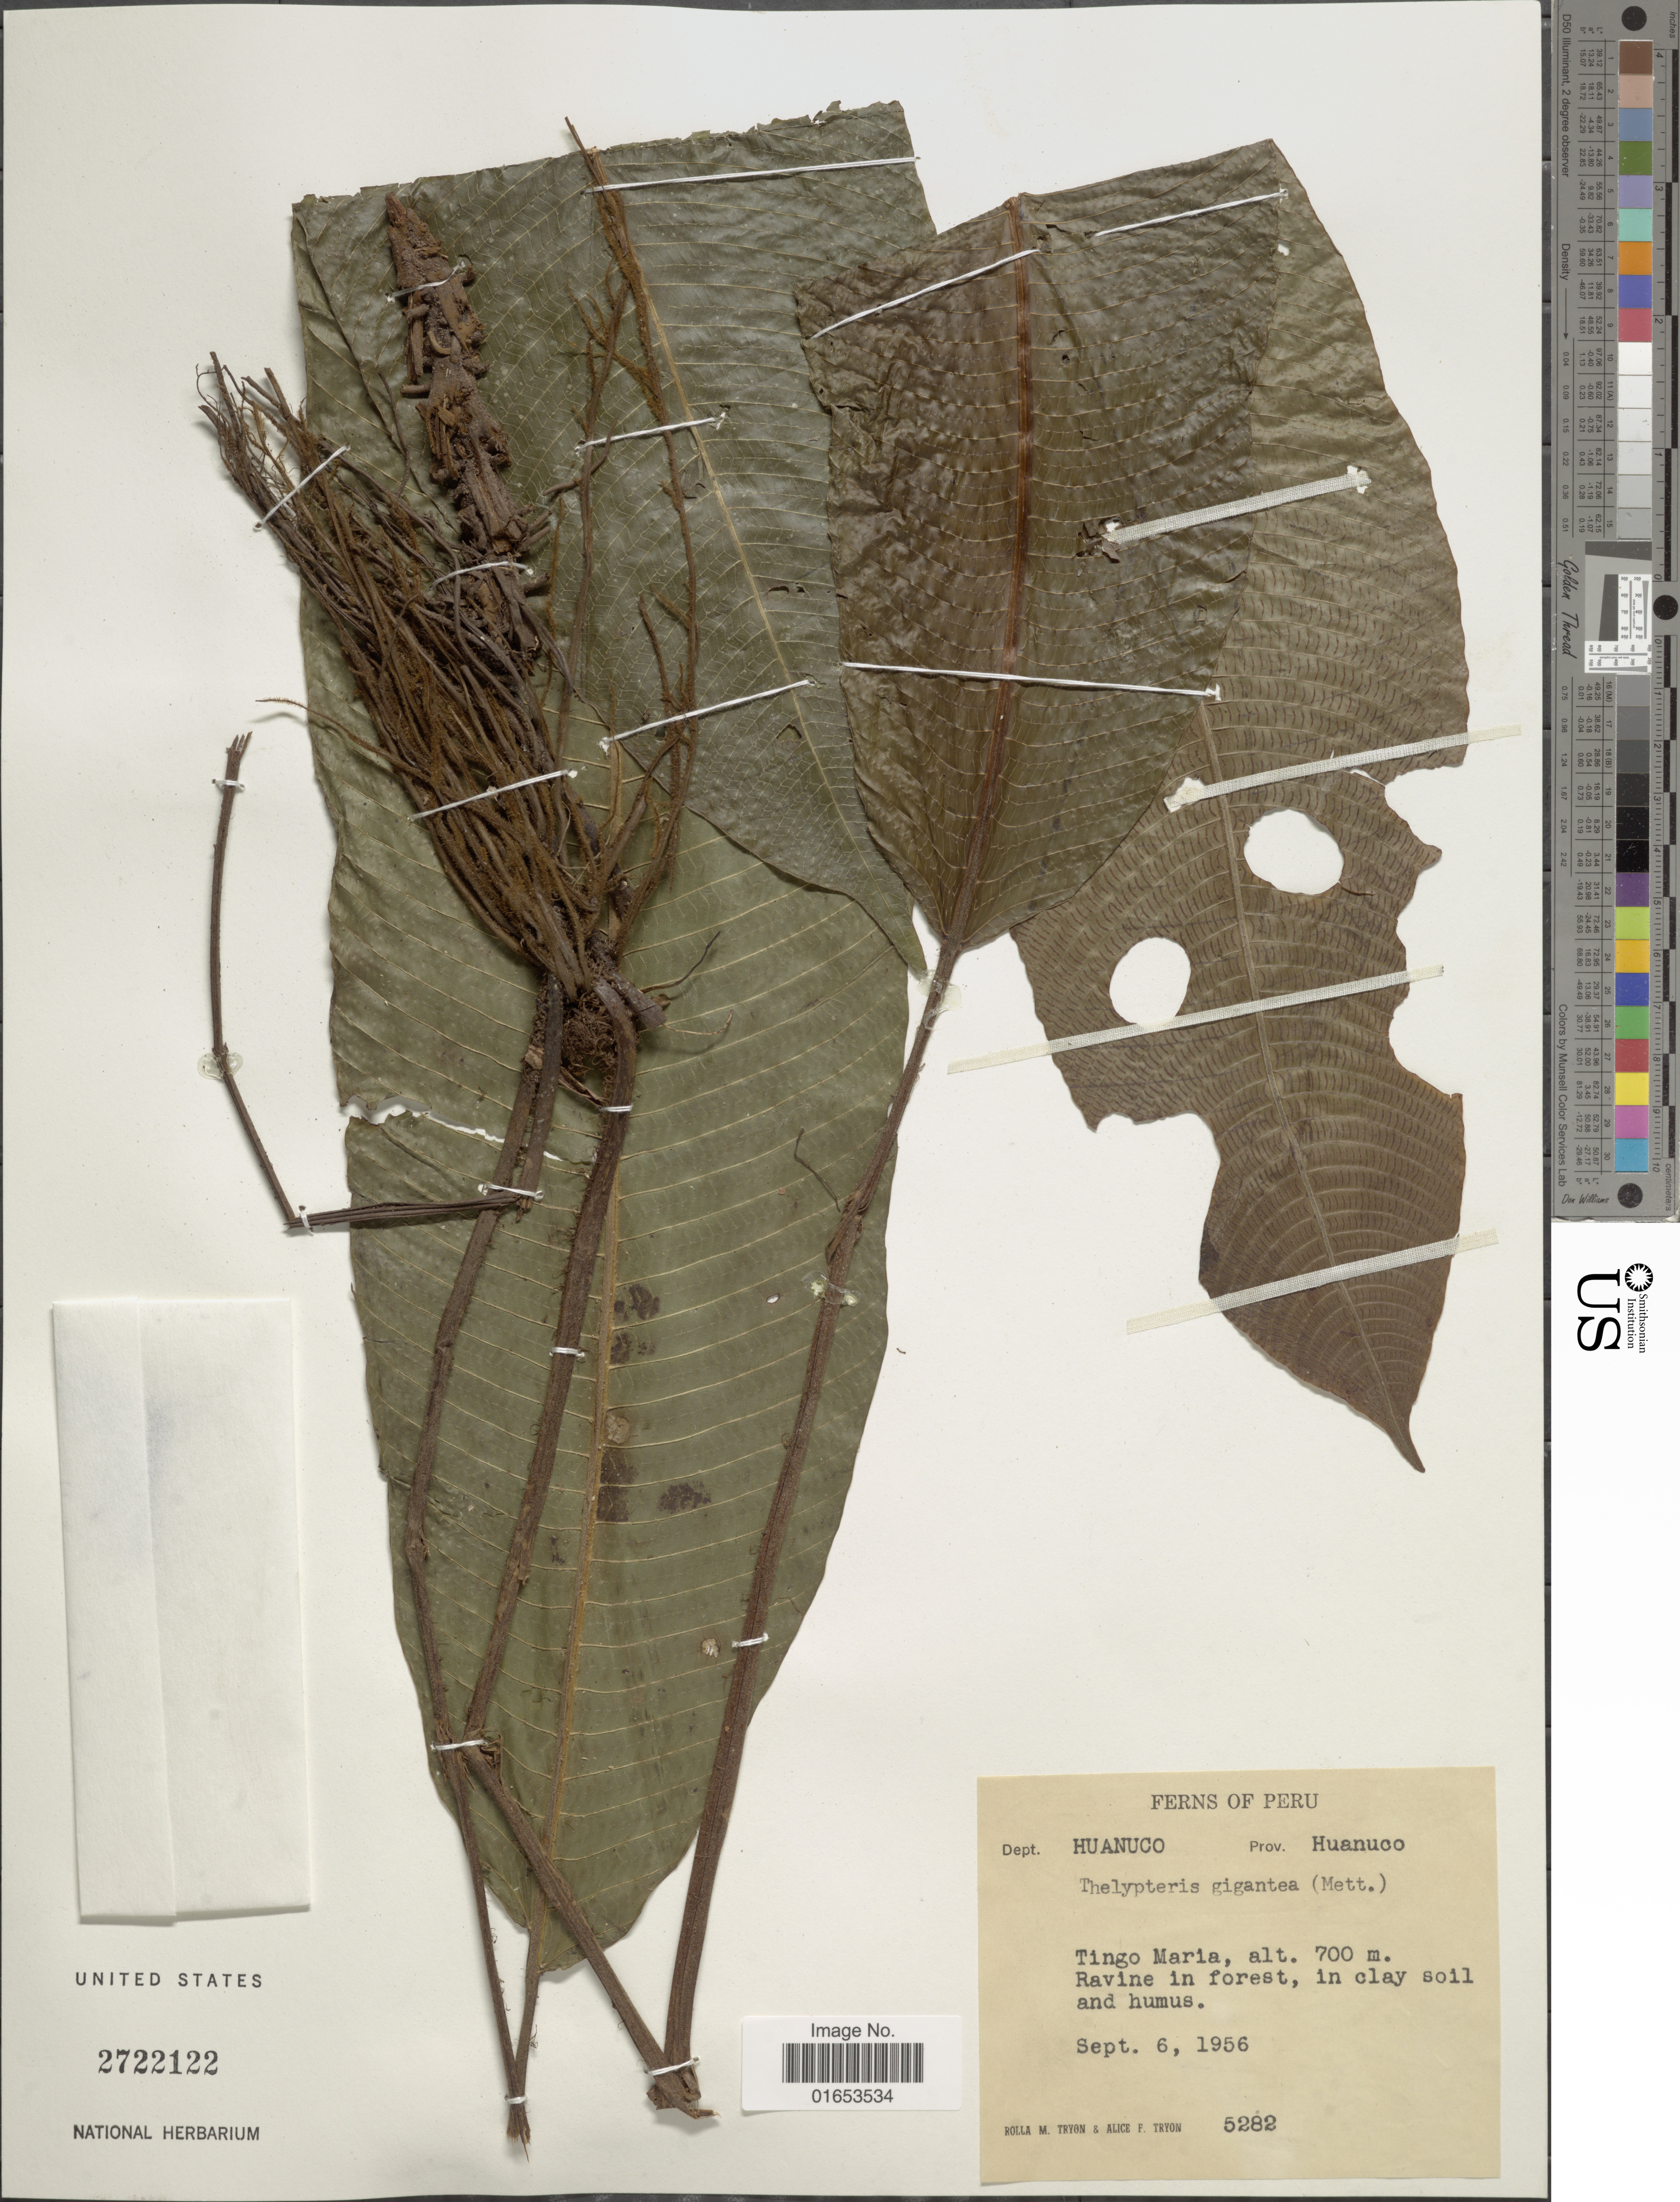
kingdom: Plantae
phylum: Tracheophyta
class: Polypodiopsida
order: Polypodiales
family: Thelypteridaceae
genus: Meniscium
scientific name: Meniscium giganteum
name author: Mett.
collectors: R. M. Tryon & A. F. Tryon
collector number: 5282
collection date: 1956-09-06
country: Peru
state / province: Huánuco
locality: Prov. Huanuco, Tingo Maria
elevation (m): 700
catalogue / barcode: US 2722122